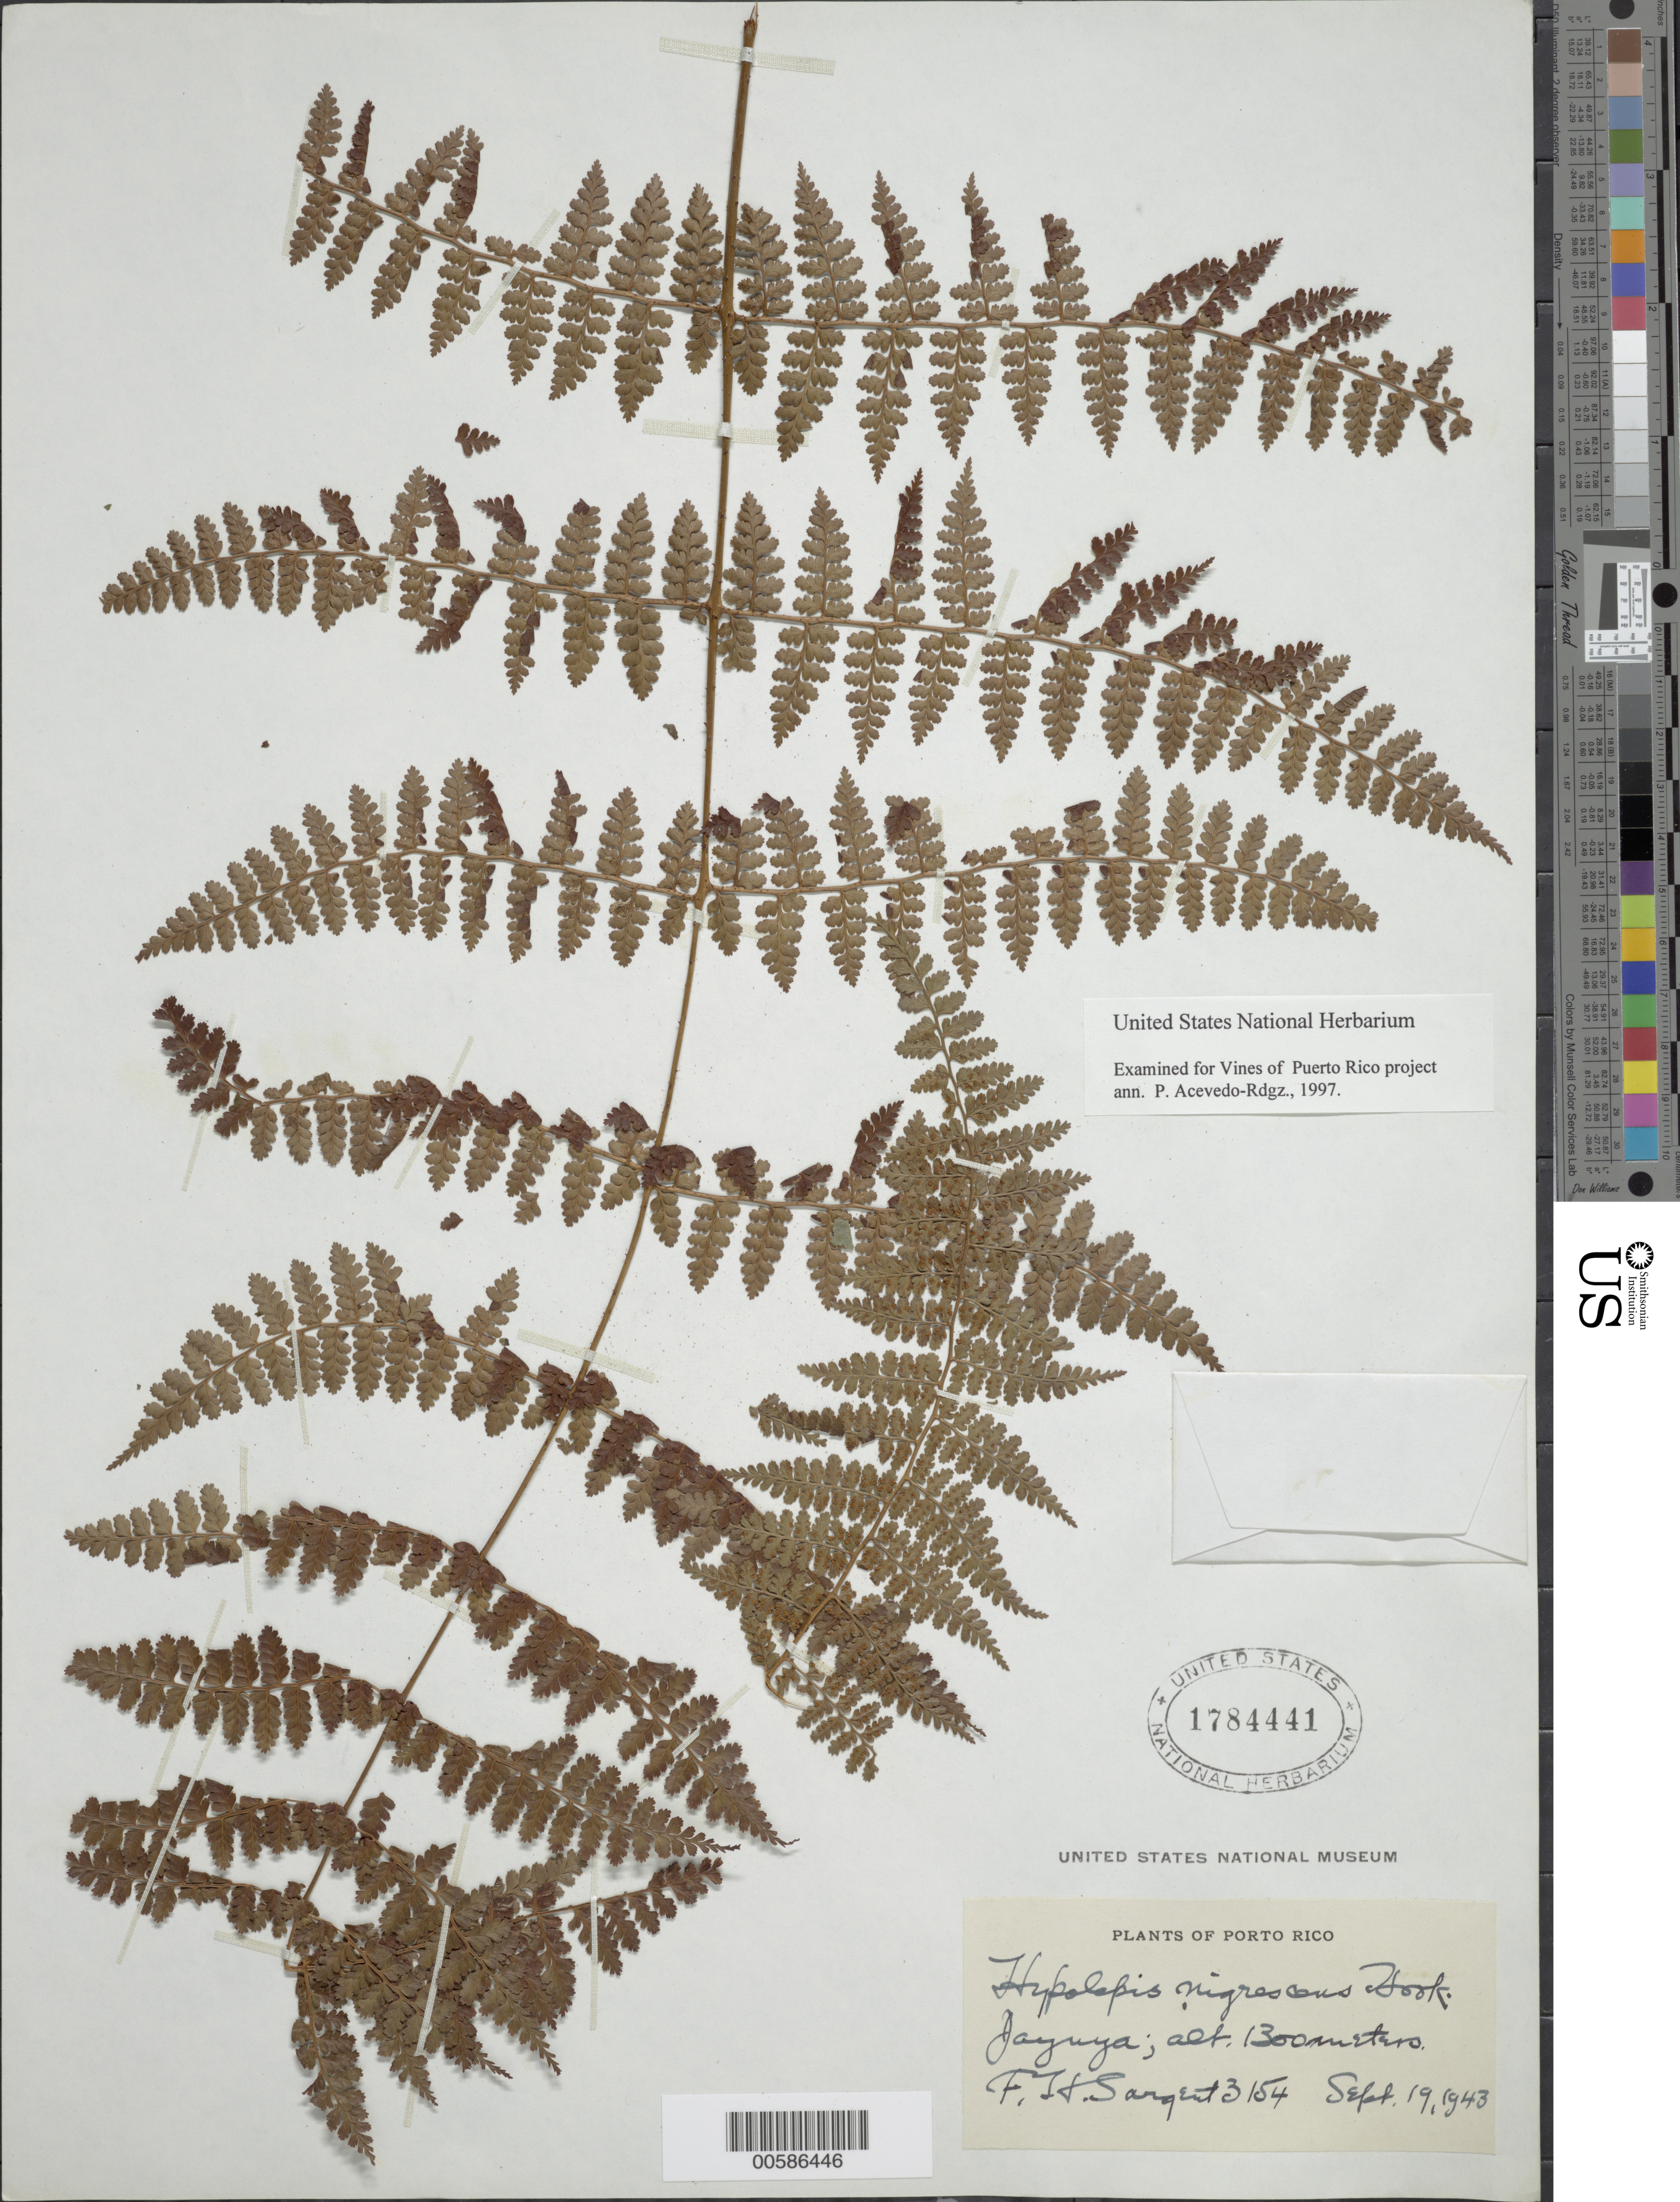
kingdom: Plantae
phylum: Tracheophyta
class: Polypodiopsida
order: Polypodiales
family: Dennstaedtiaceae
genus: Hypolepis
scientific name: Hypolepis nigrescens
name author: Hook.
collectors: F. H. Sargent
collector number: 3154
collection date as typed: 19 Sep 1943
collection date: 1943-09-19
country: Puerto Rico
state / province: Jayuya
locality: Jayuya.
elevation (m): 1300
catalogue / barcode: US 1784441